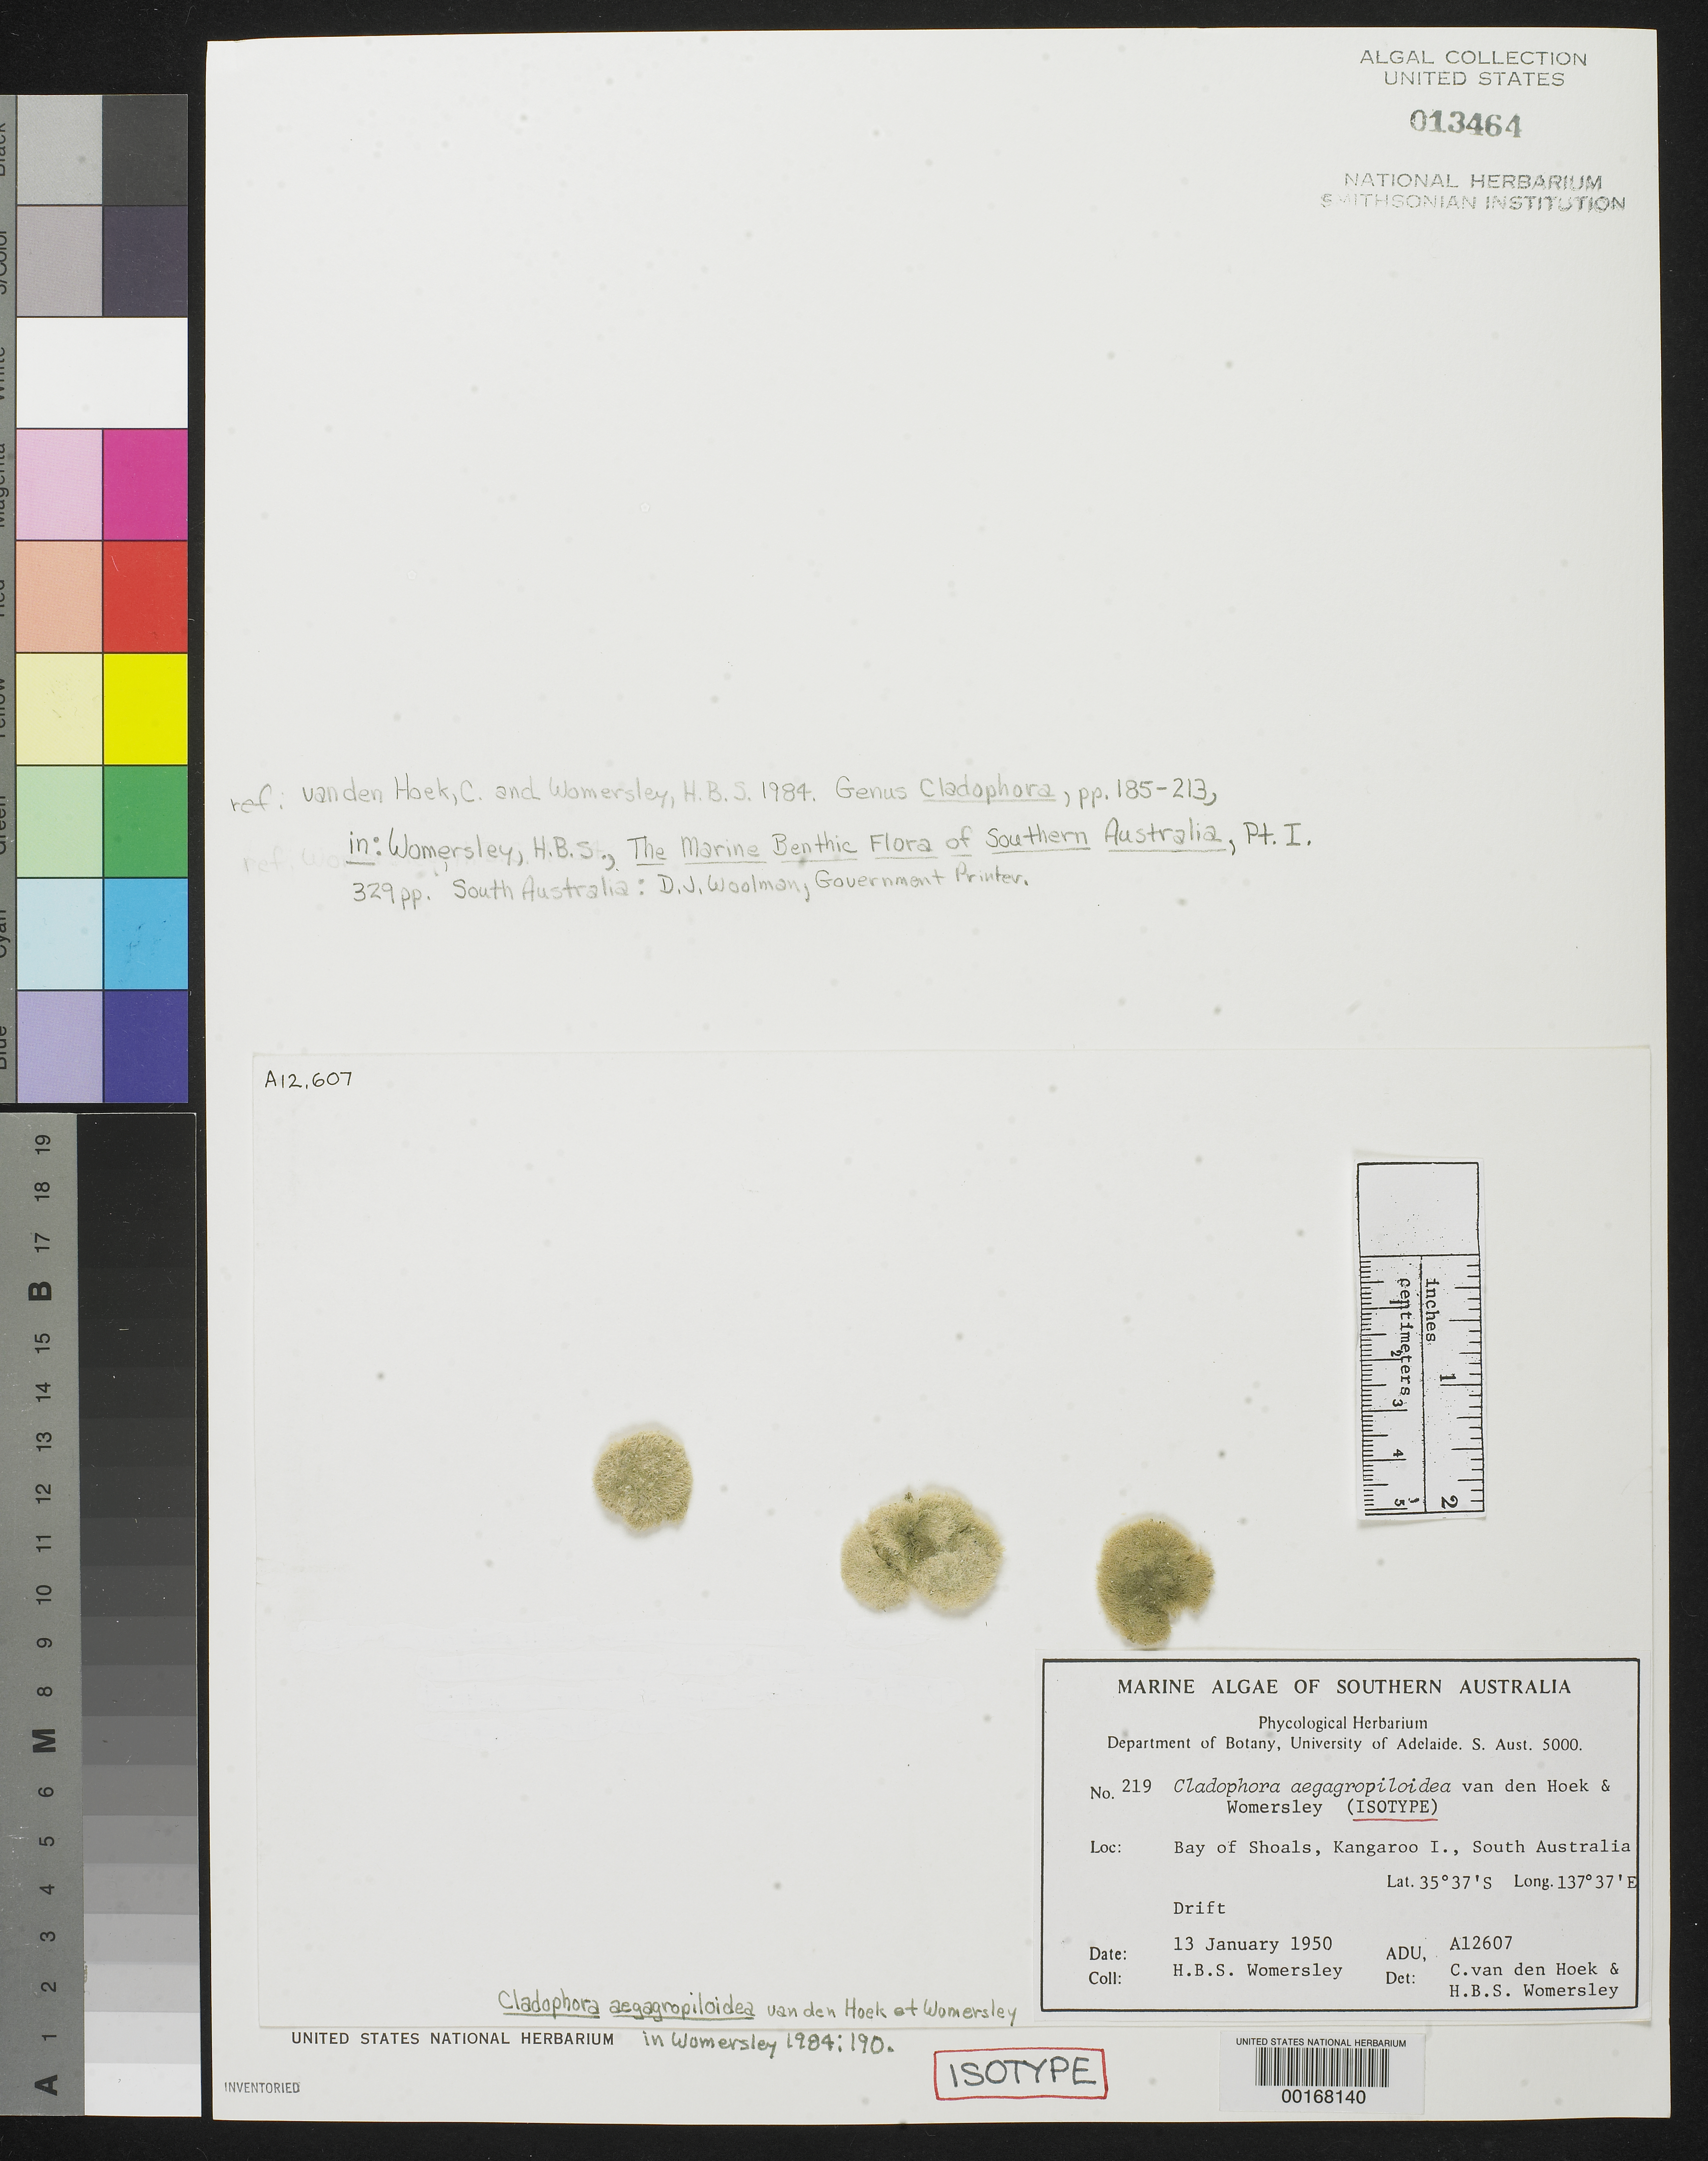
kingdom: Plantae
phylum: Chlorophyta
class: Ulvophyceae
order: Cladophorales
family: Cladophoraceae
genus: Cladophora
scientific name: Cladophora aegagropiloidea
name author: C. Hoek & Womersley in Womersley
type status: Isotype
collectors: H. B. S. Womersley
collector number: ADU A12607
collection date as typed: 13 Jan 1950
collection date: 1950-01-13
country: Australia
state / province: South Australia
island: Kangaroo Island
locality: Bay of Shoals.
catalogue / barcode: US 13464